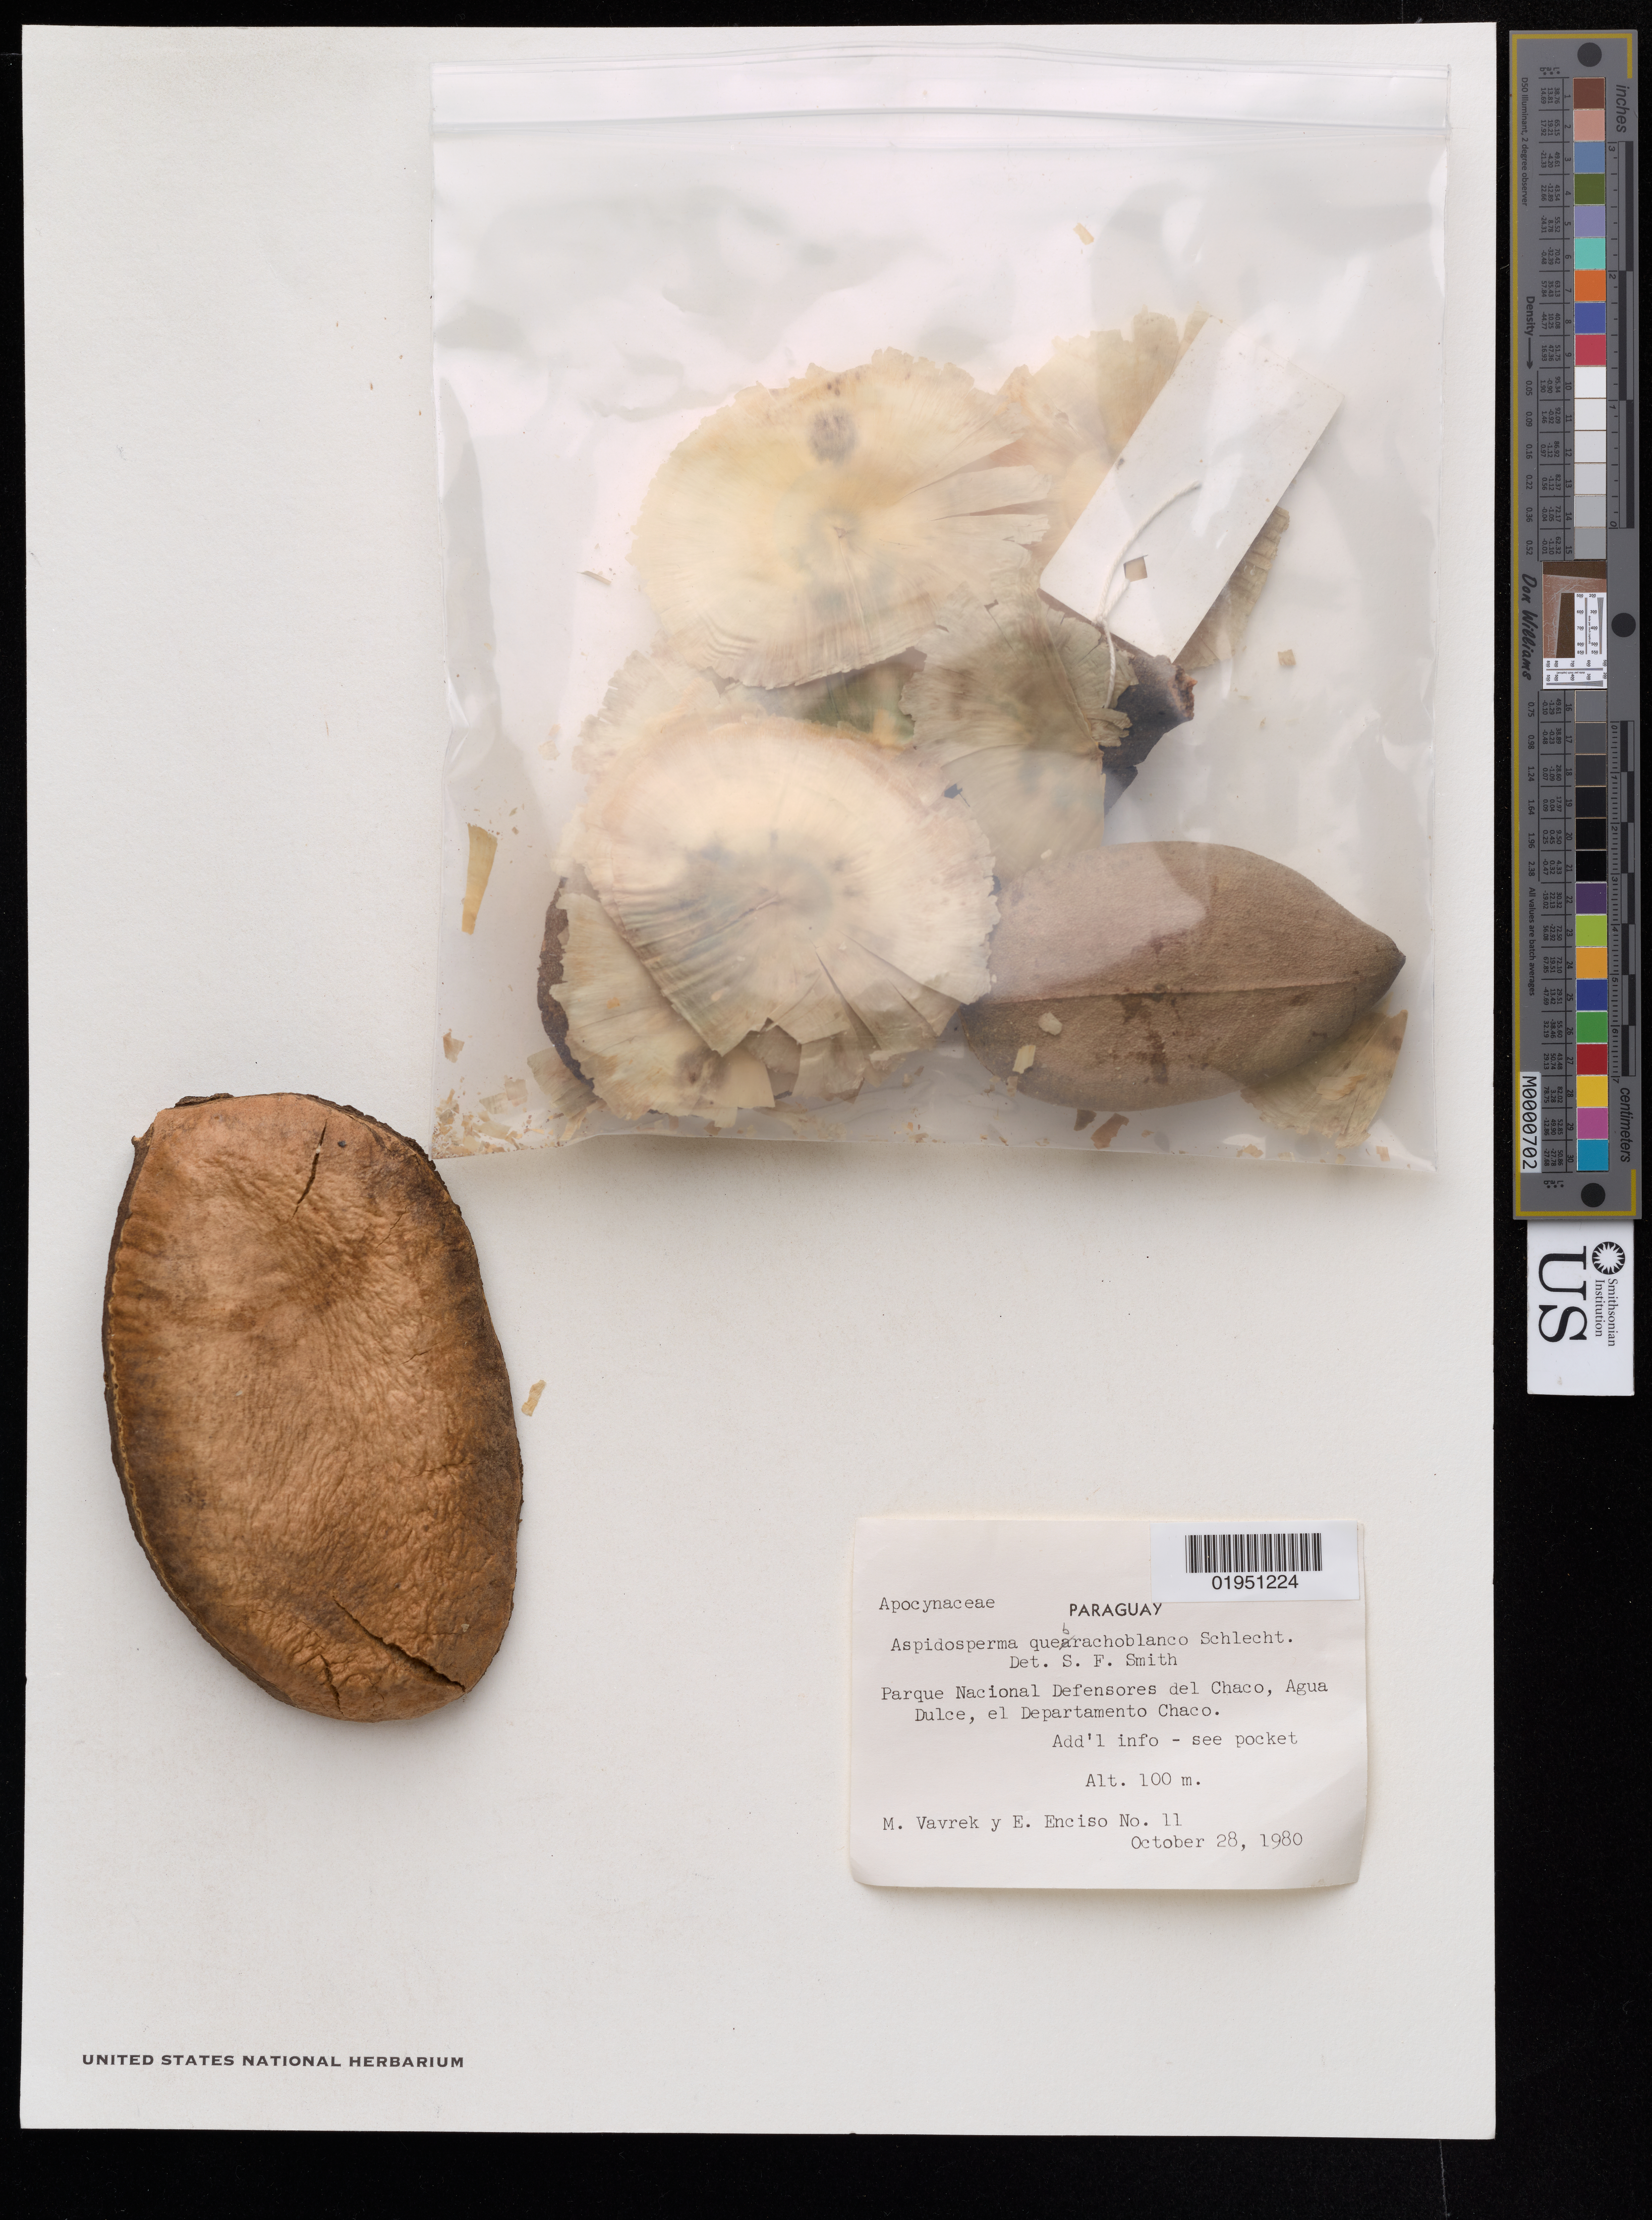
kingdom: Plantae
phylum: Tracheophyta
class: Magnoliopsida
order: Gentianales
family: Apocynaceae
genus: Aspidosperma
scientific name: Aspidosperma quebracho-blanco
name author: Schltdl.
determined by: Smith, Stephen F., (US), NMNH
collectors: M. Vavrek & E. Enciso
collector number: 11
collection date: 1980-10-28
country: Paraguay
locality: Parque Nacional Defensores del Chaco, Agua Dulce, el Departamento Chaco.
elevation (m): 100